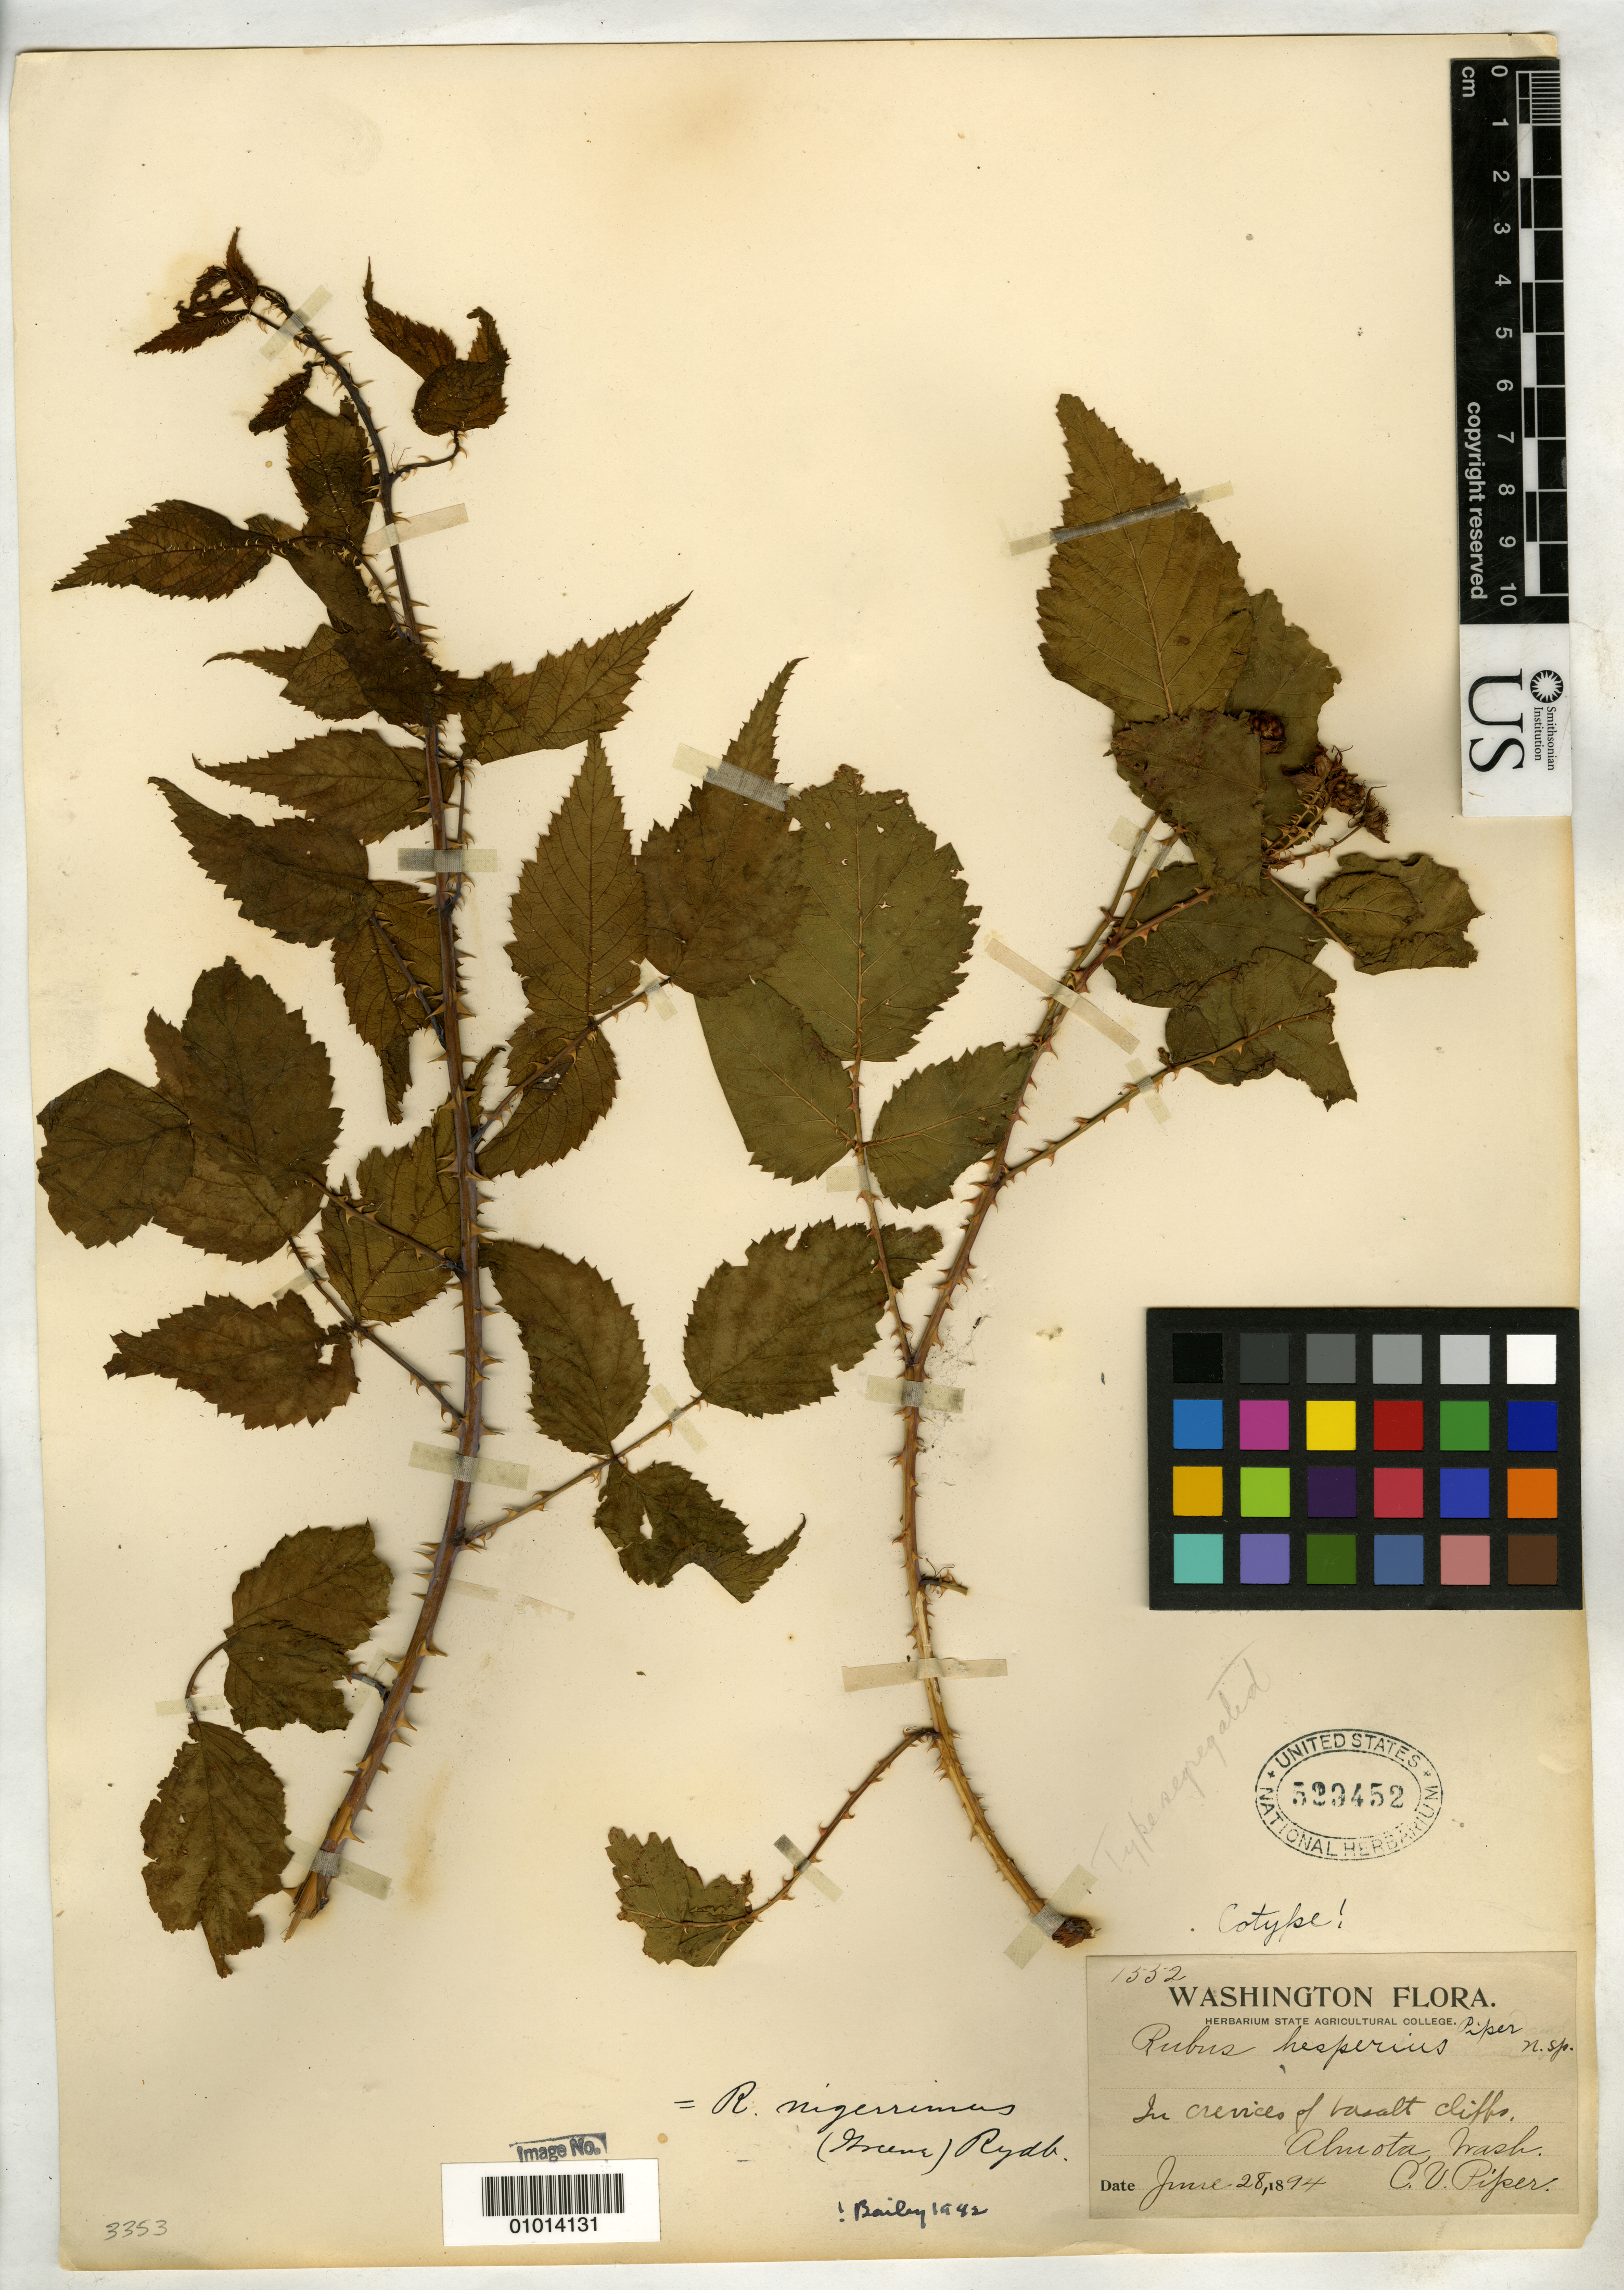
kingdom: Plantae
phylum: Tracheophyta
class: Magnoliopsida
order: Rosales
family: Rosaceae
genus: Rubus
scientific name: Rubus hesperius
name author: Piper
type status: Syntype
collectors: C. V. Piper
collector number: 1552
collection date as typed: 28 Jun 1894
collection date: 1894-06-28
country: United States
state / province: Washington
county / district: Whitman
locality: Almota. [Protologue: "Snake River cañon at Wawawai and Almota, Whitman County, Washington."]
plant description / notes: Nom. illeg., later homonym of Rubus hesperius Rogers (1896).; Also a syntype of Melanobatus nigerrimus Greene, nom. nov.; Nom. nov. based on Rubus hesperius Piper (1897), non Rogers (1896).; Also a syntype of Rubus hesperius Piper, nom. illeg. (non Rogers).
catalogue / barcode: US 529452